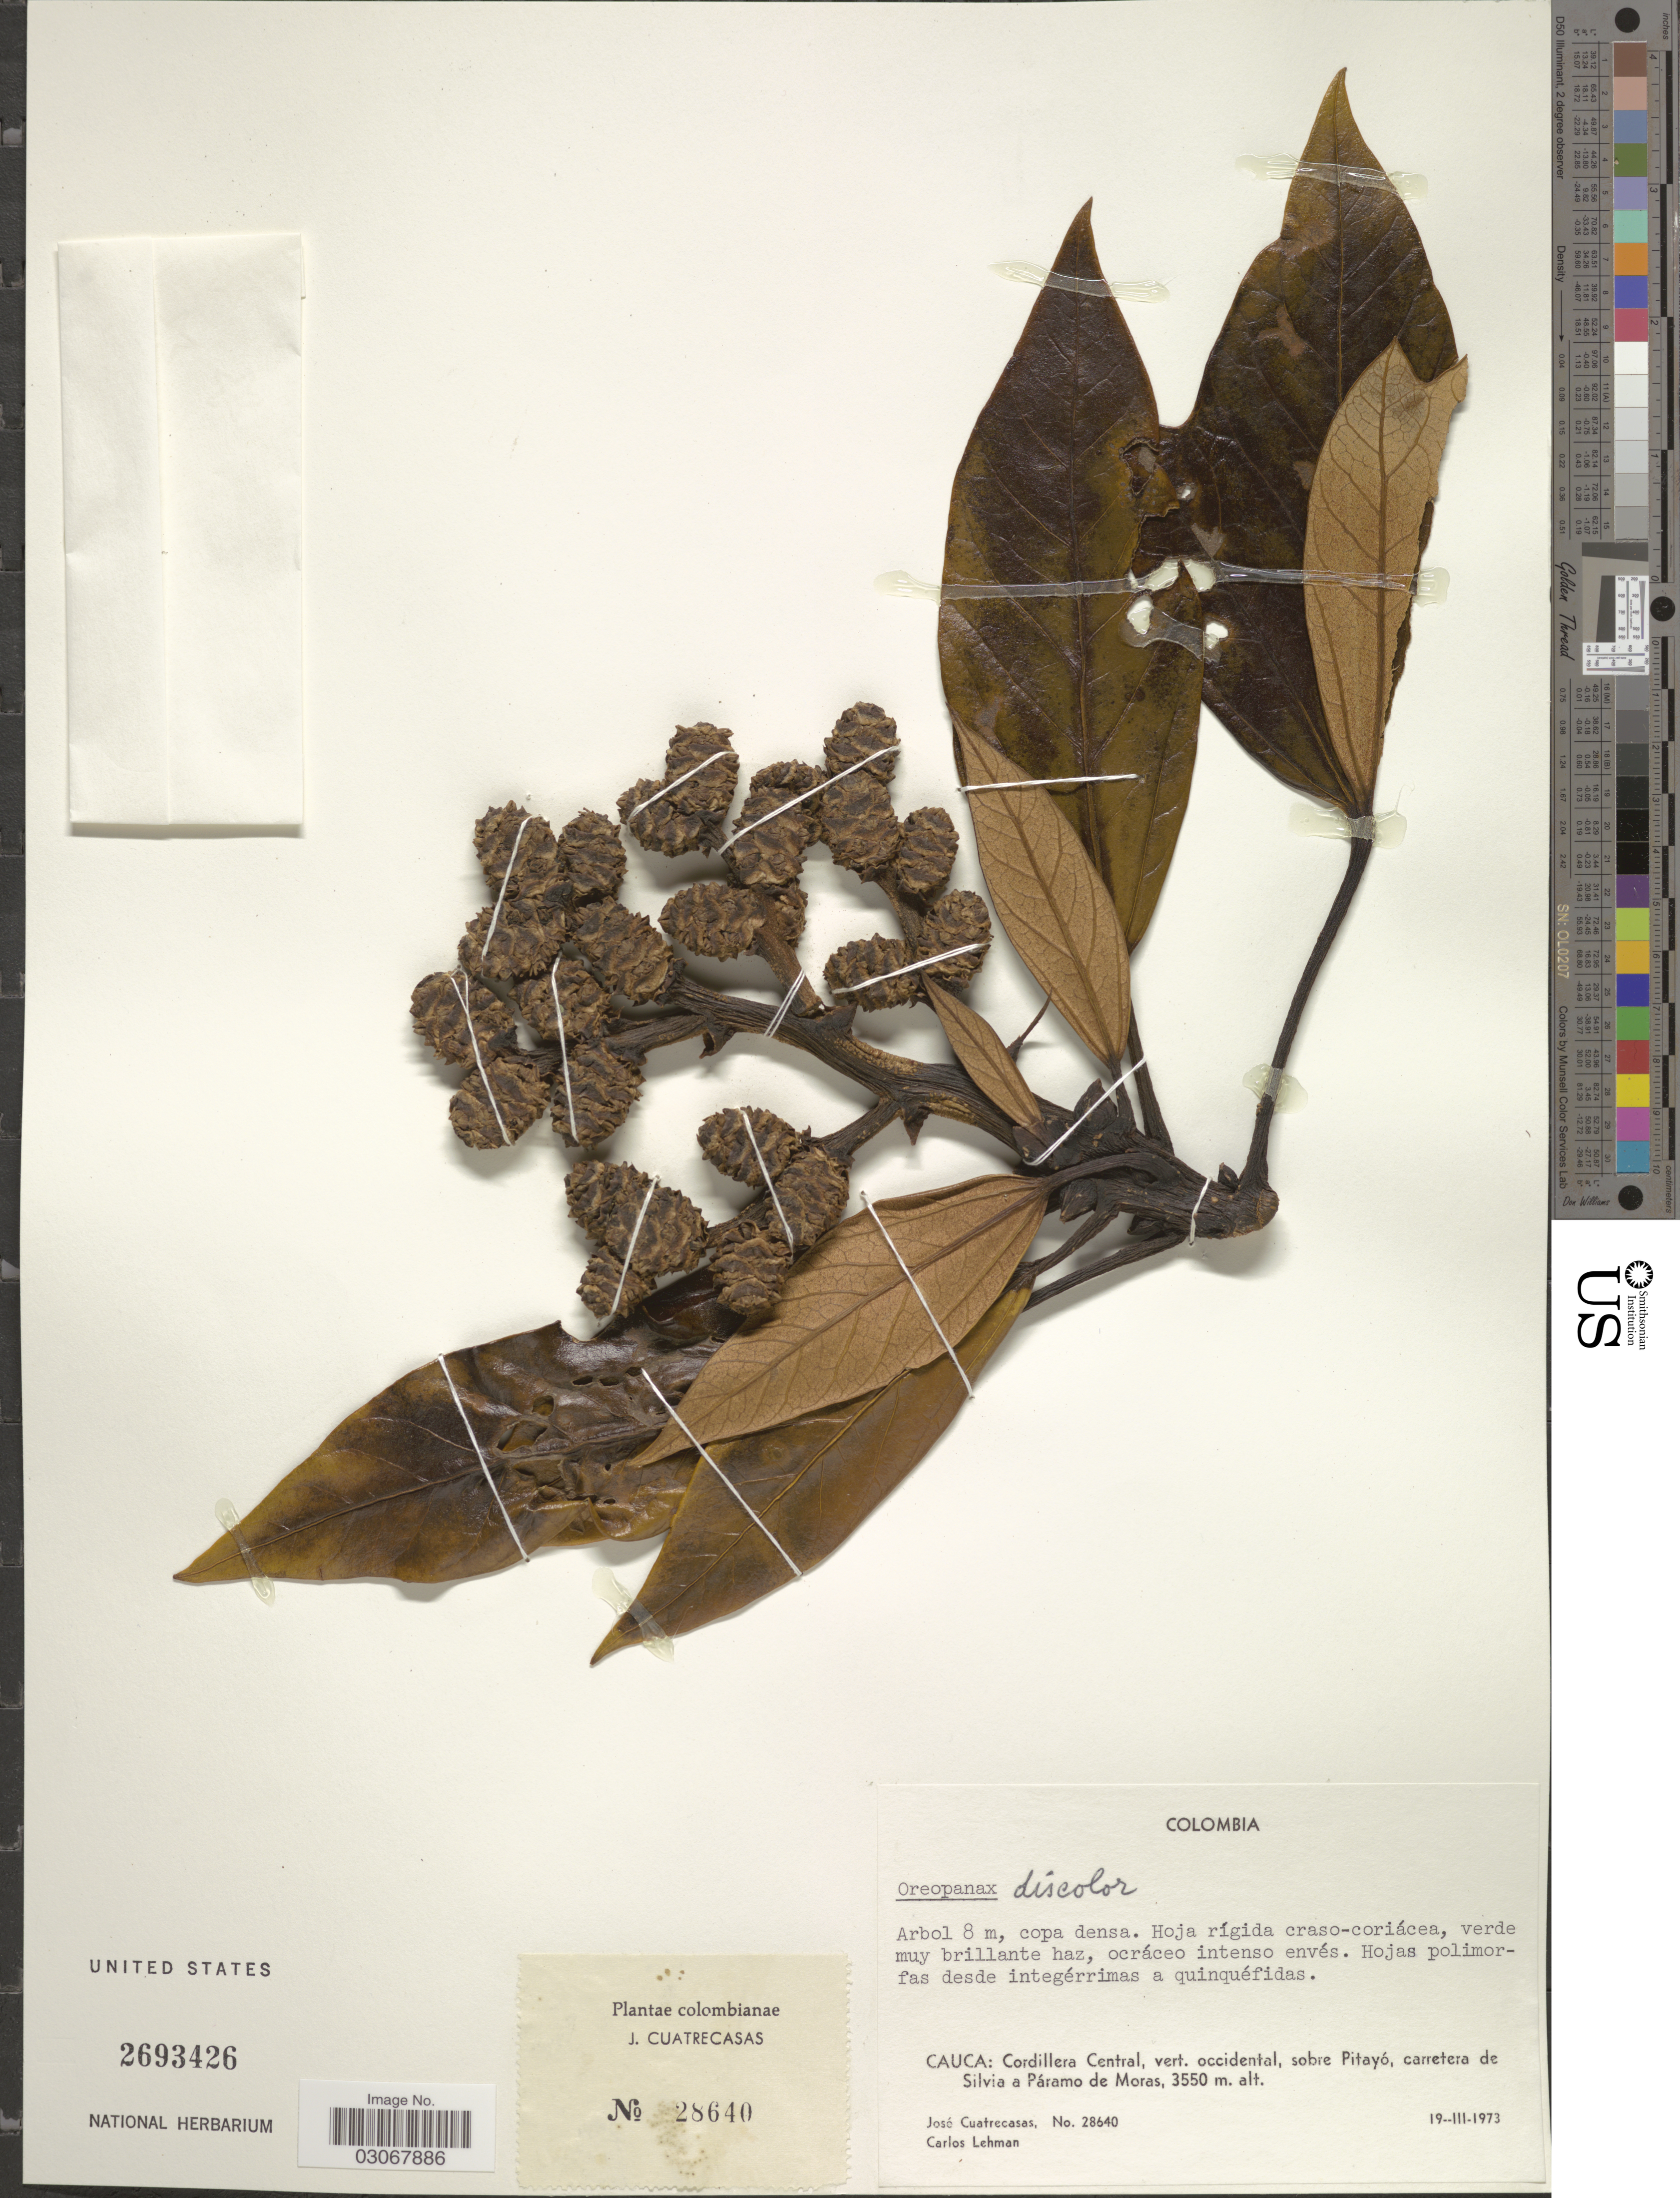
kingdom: Plantae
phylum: Tracheophyta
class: Magnoliopsida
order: Apiales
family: Araliaceae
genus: Oreopanax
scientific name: Oreopanax discolor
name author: (Kunth) Decne. & Planch.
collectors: J. Cuatrecasas & C. Lehman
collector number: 28640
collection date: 1973-03-19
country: Colombia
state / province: Cauca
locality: Cordillera Central, vert. occidental, sobre Pitayó, carretera de Silvia a Páramo de Moras.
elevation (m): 3550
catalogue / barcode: US 2693426